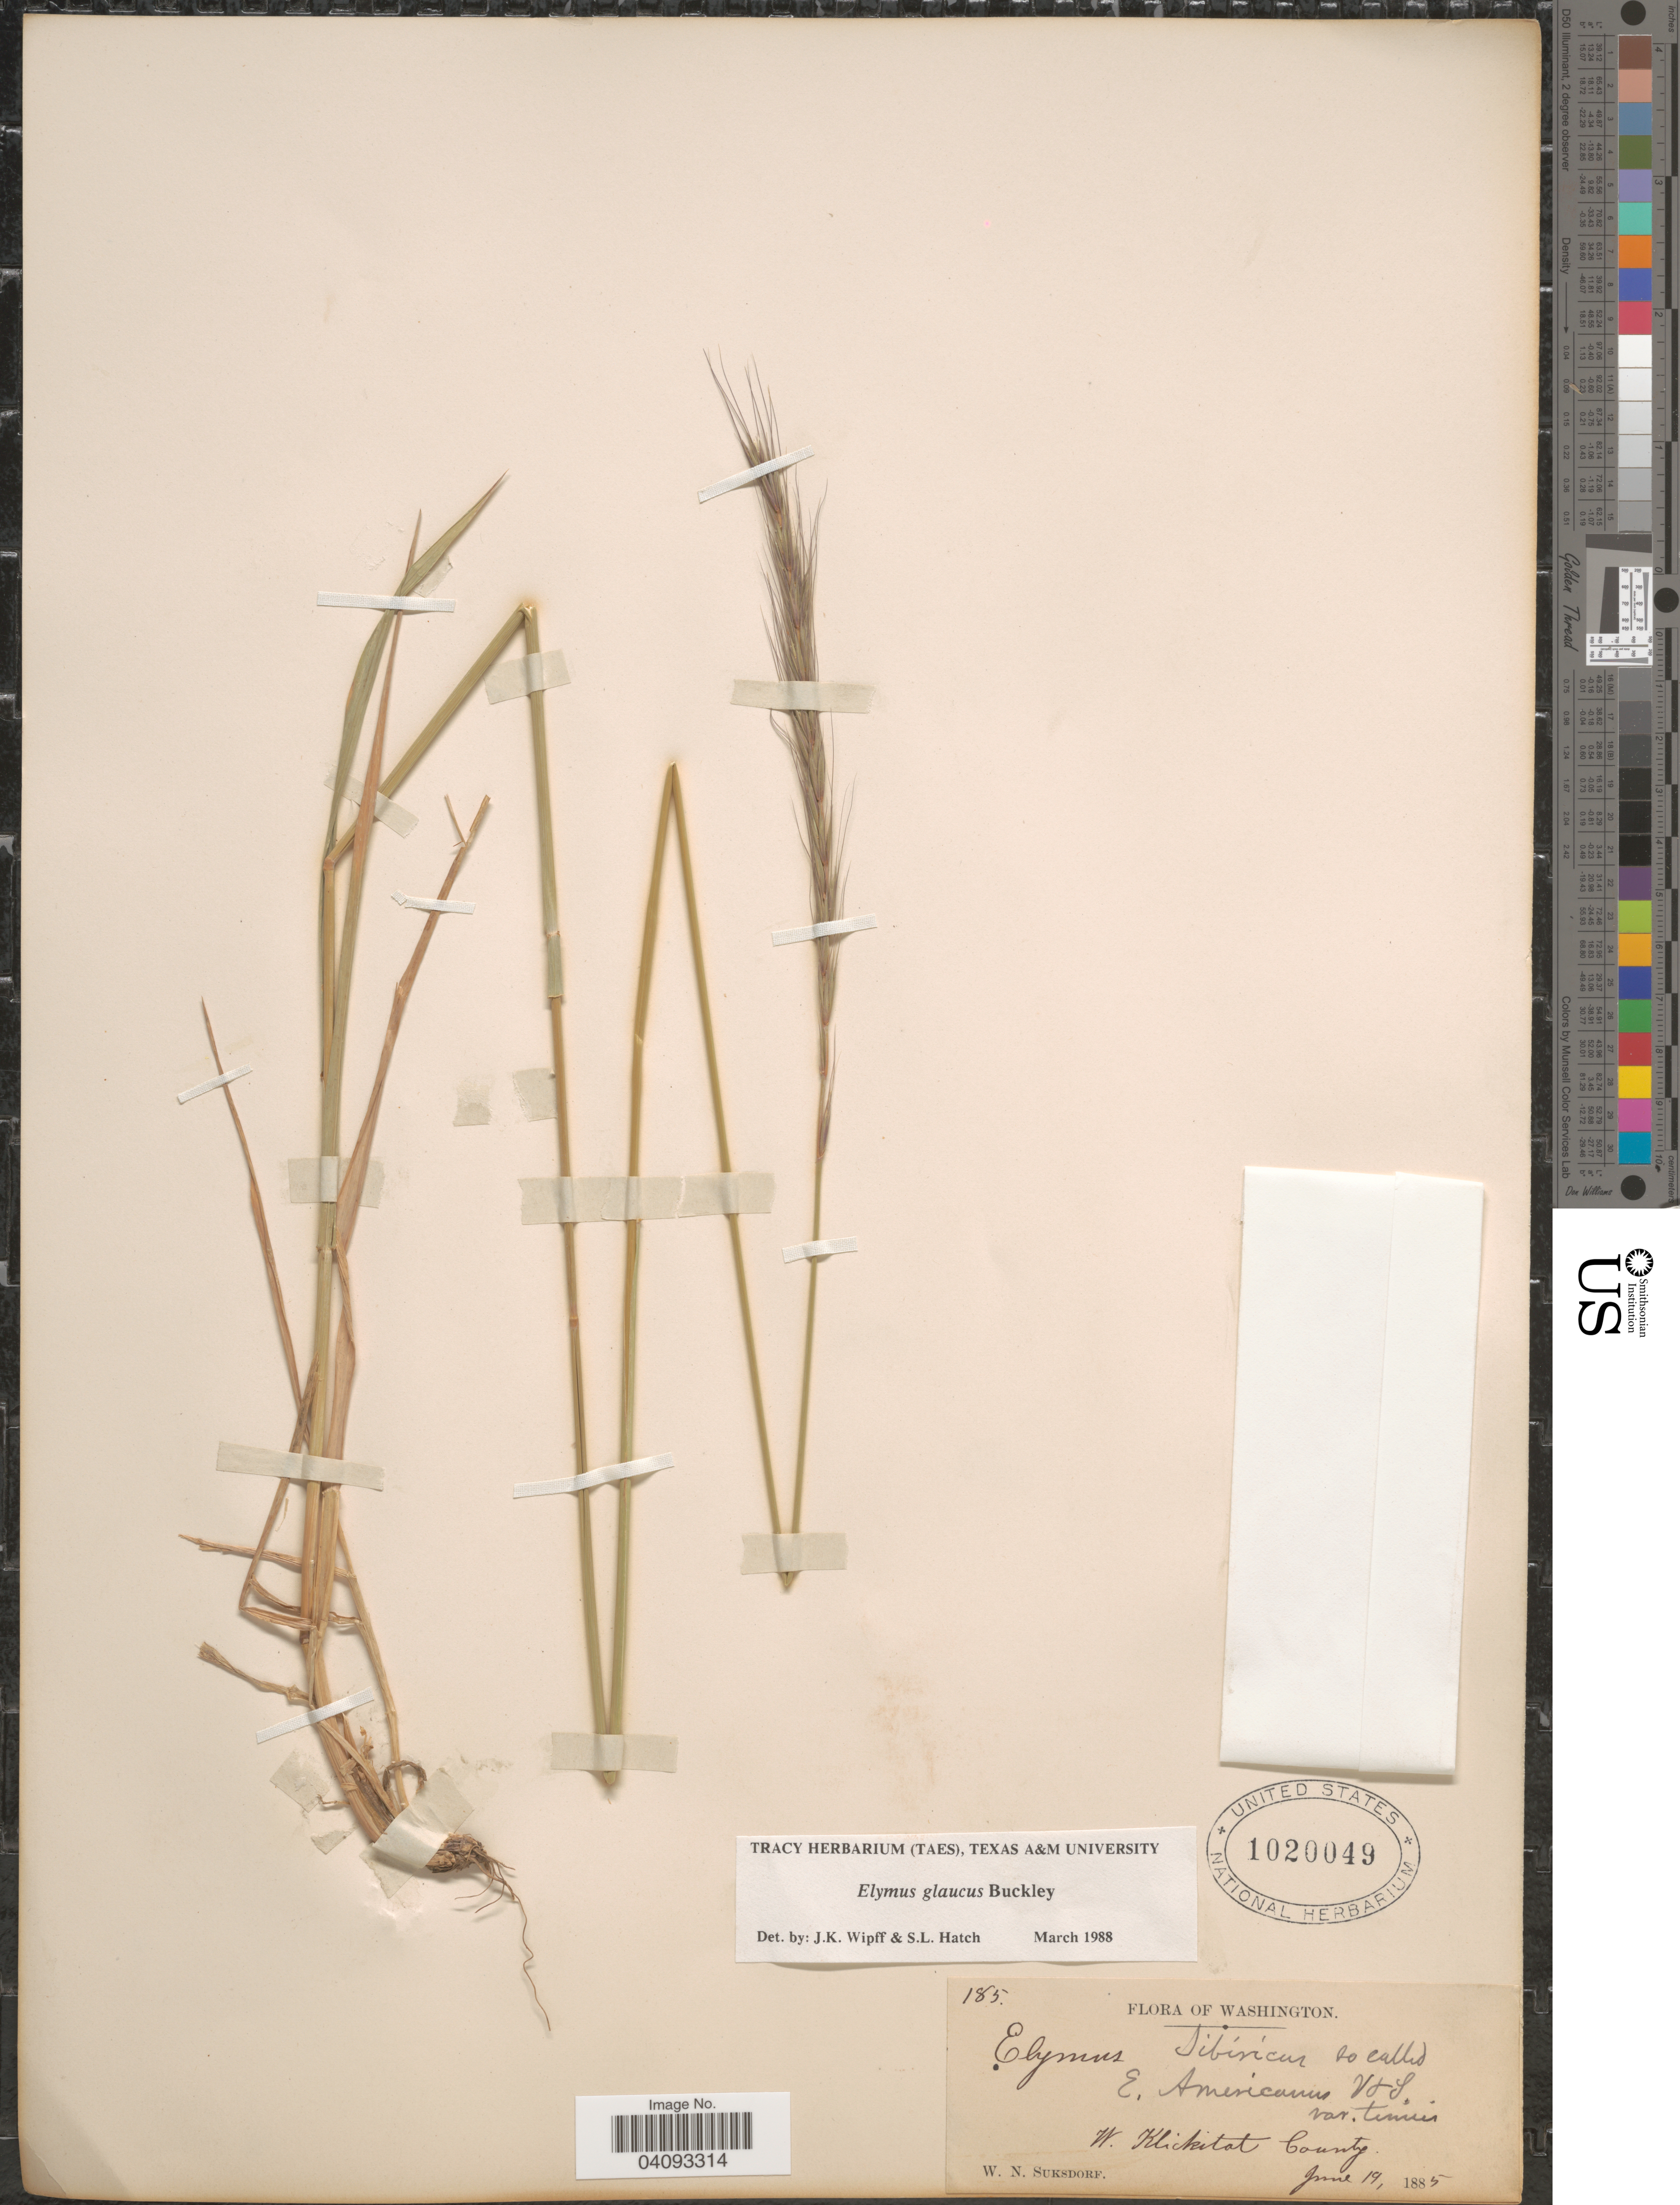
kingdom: Plantae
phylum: Tracheophyta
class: Liliopsida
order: Poales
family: Poaceae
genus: Elymus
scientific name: Elymus glaucus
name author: Buckley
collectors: W. N. Suksdorf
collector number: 185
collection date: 1885-06-19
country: United States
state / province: Washington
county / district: Klickitat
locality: W. Klickitat County.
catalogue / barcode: US 1020049